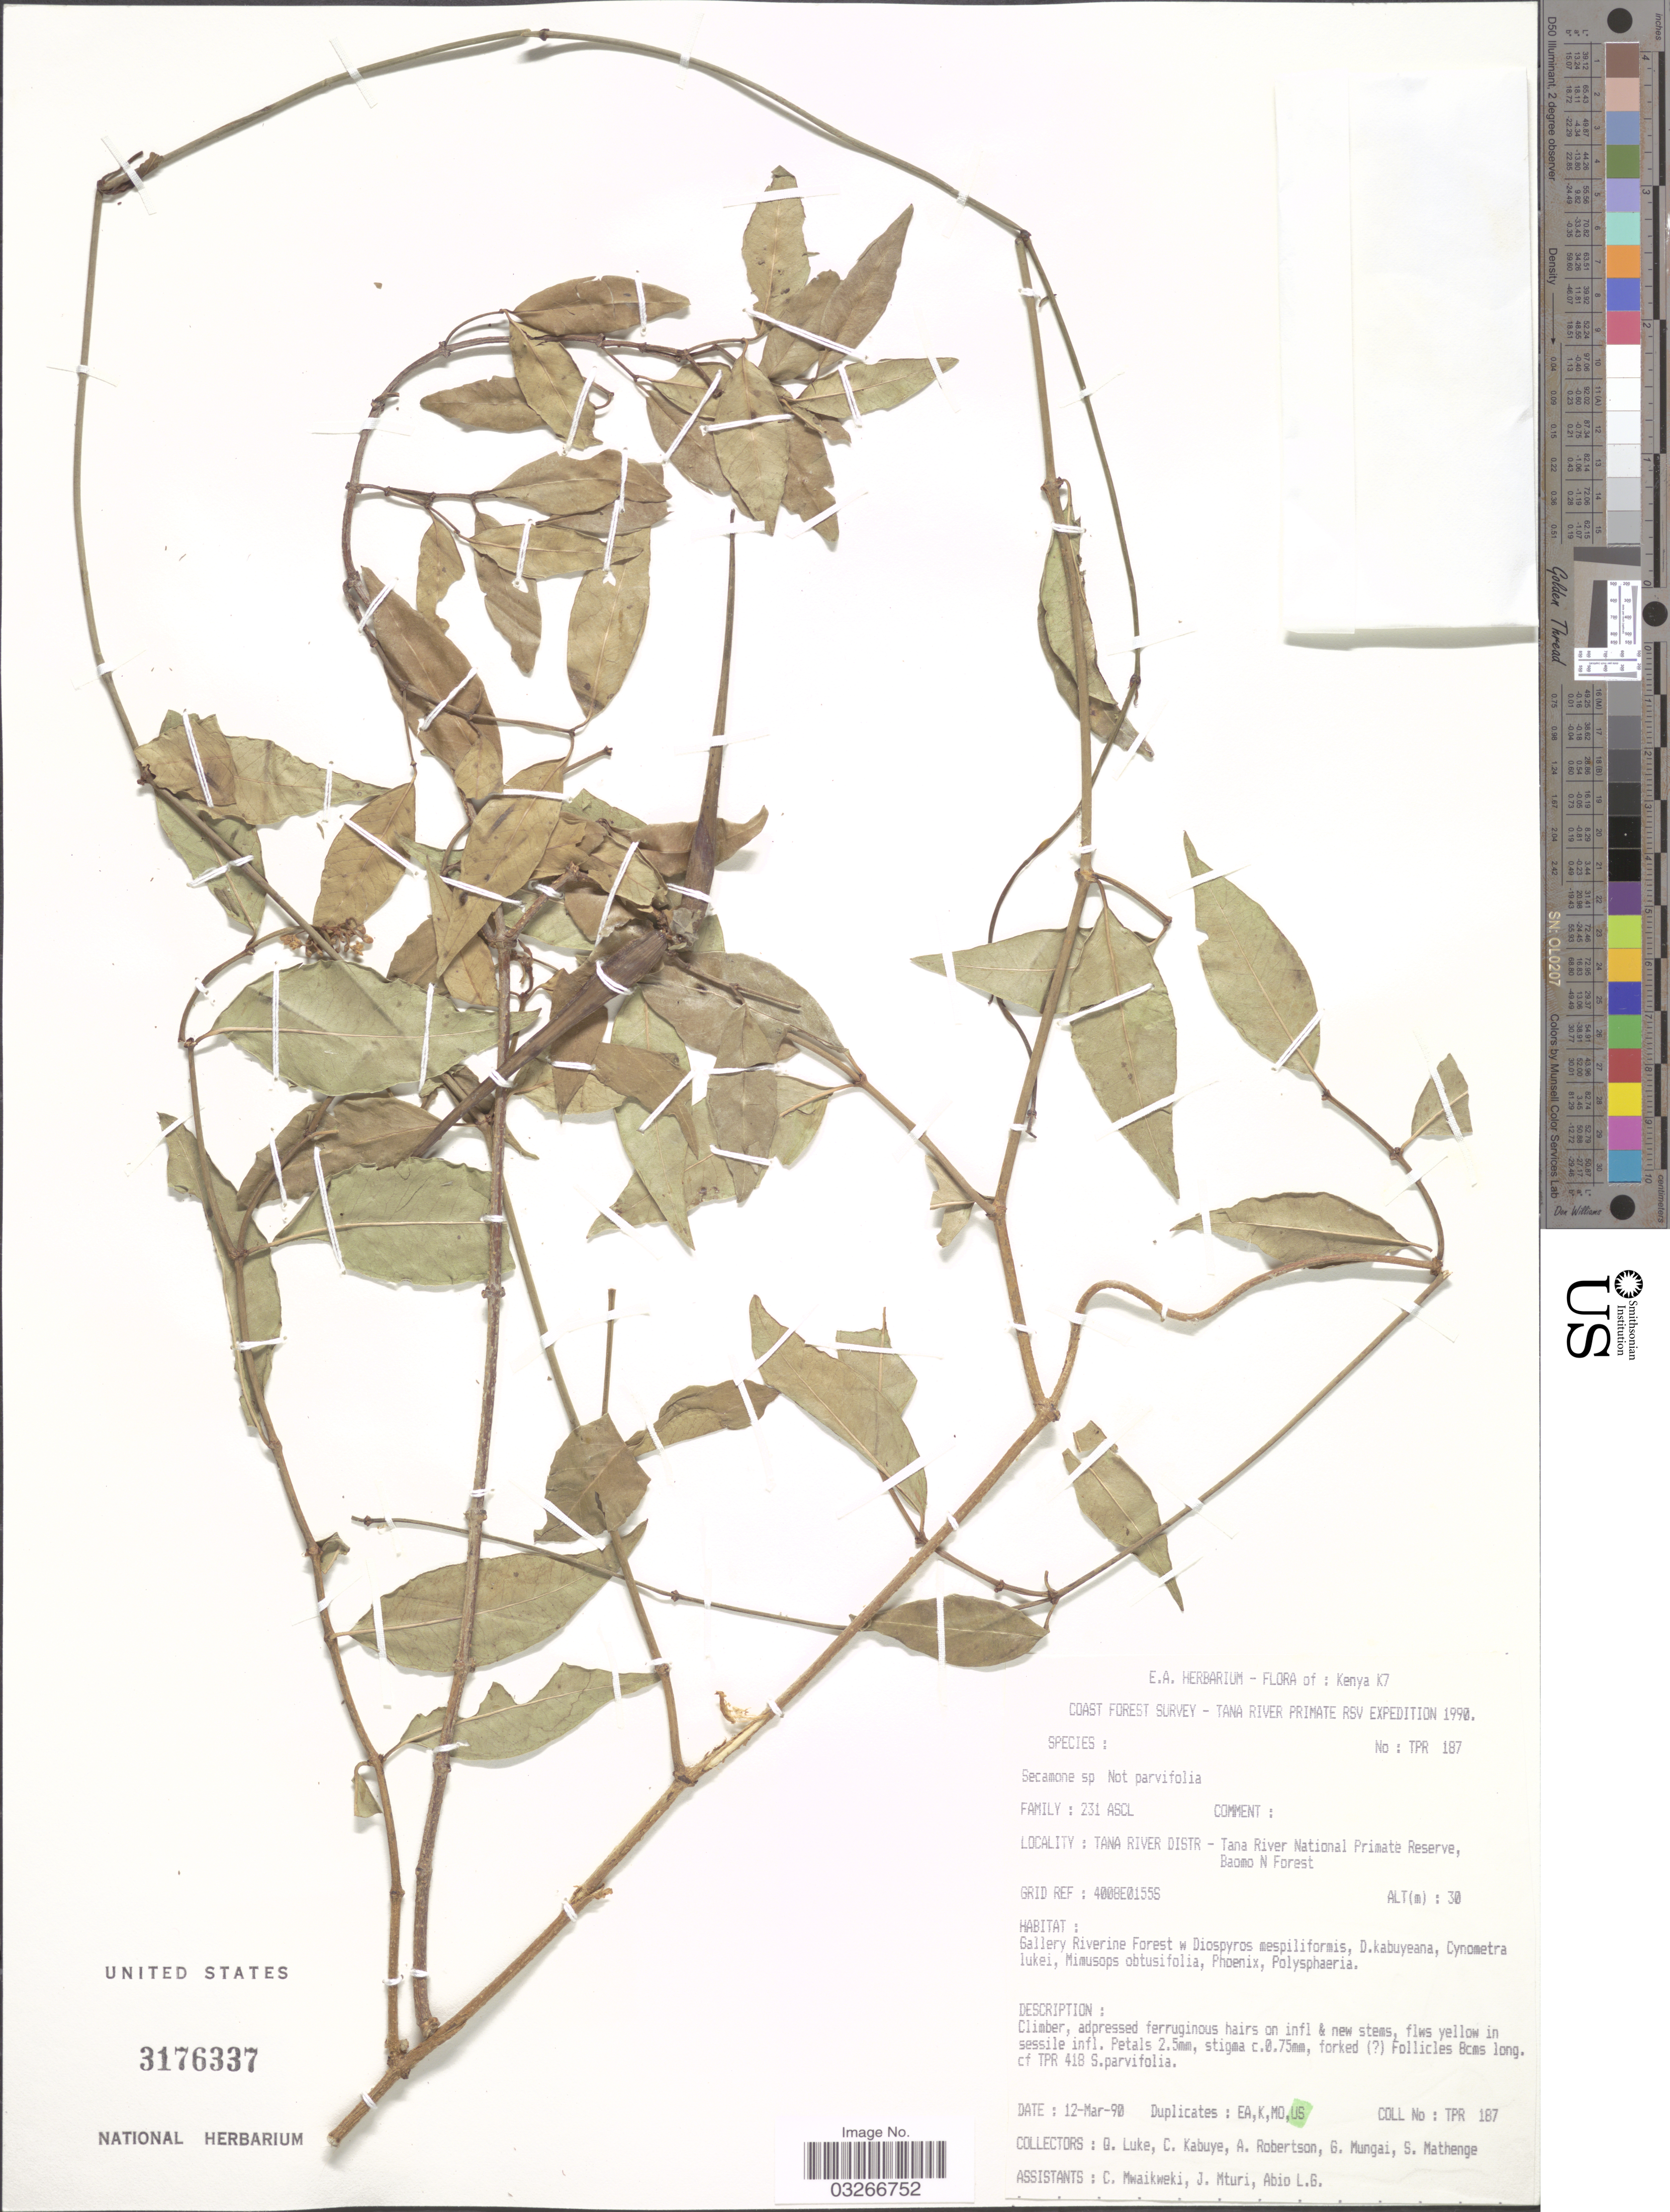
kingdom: Plantae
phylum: Tracheophyta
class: Magnoliopsida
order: Gentianales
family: Apocynaceae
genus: Secamone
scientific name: Secamone sp.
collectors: Q. Luke, C. Kabuye, A. Robertson, G. Mungai & et al.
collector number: TPR187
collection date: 1990-03-12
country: Kenya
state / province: Tana River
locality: Kenya K7, Tana River Distr - Tana River National Primate Reserve, Baomo N Forest.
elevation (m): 30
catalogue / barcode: US 3176337